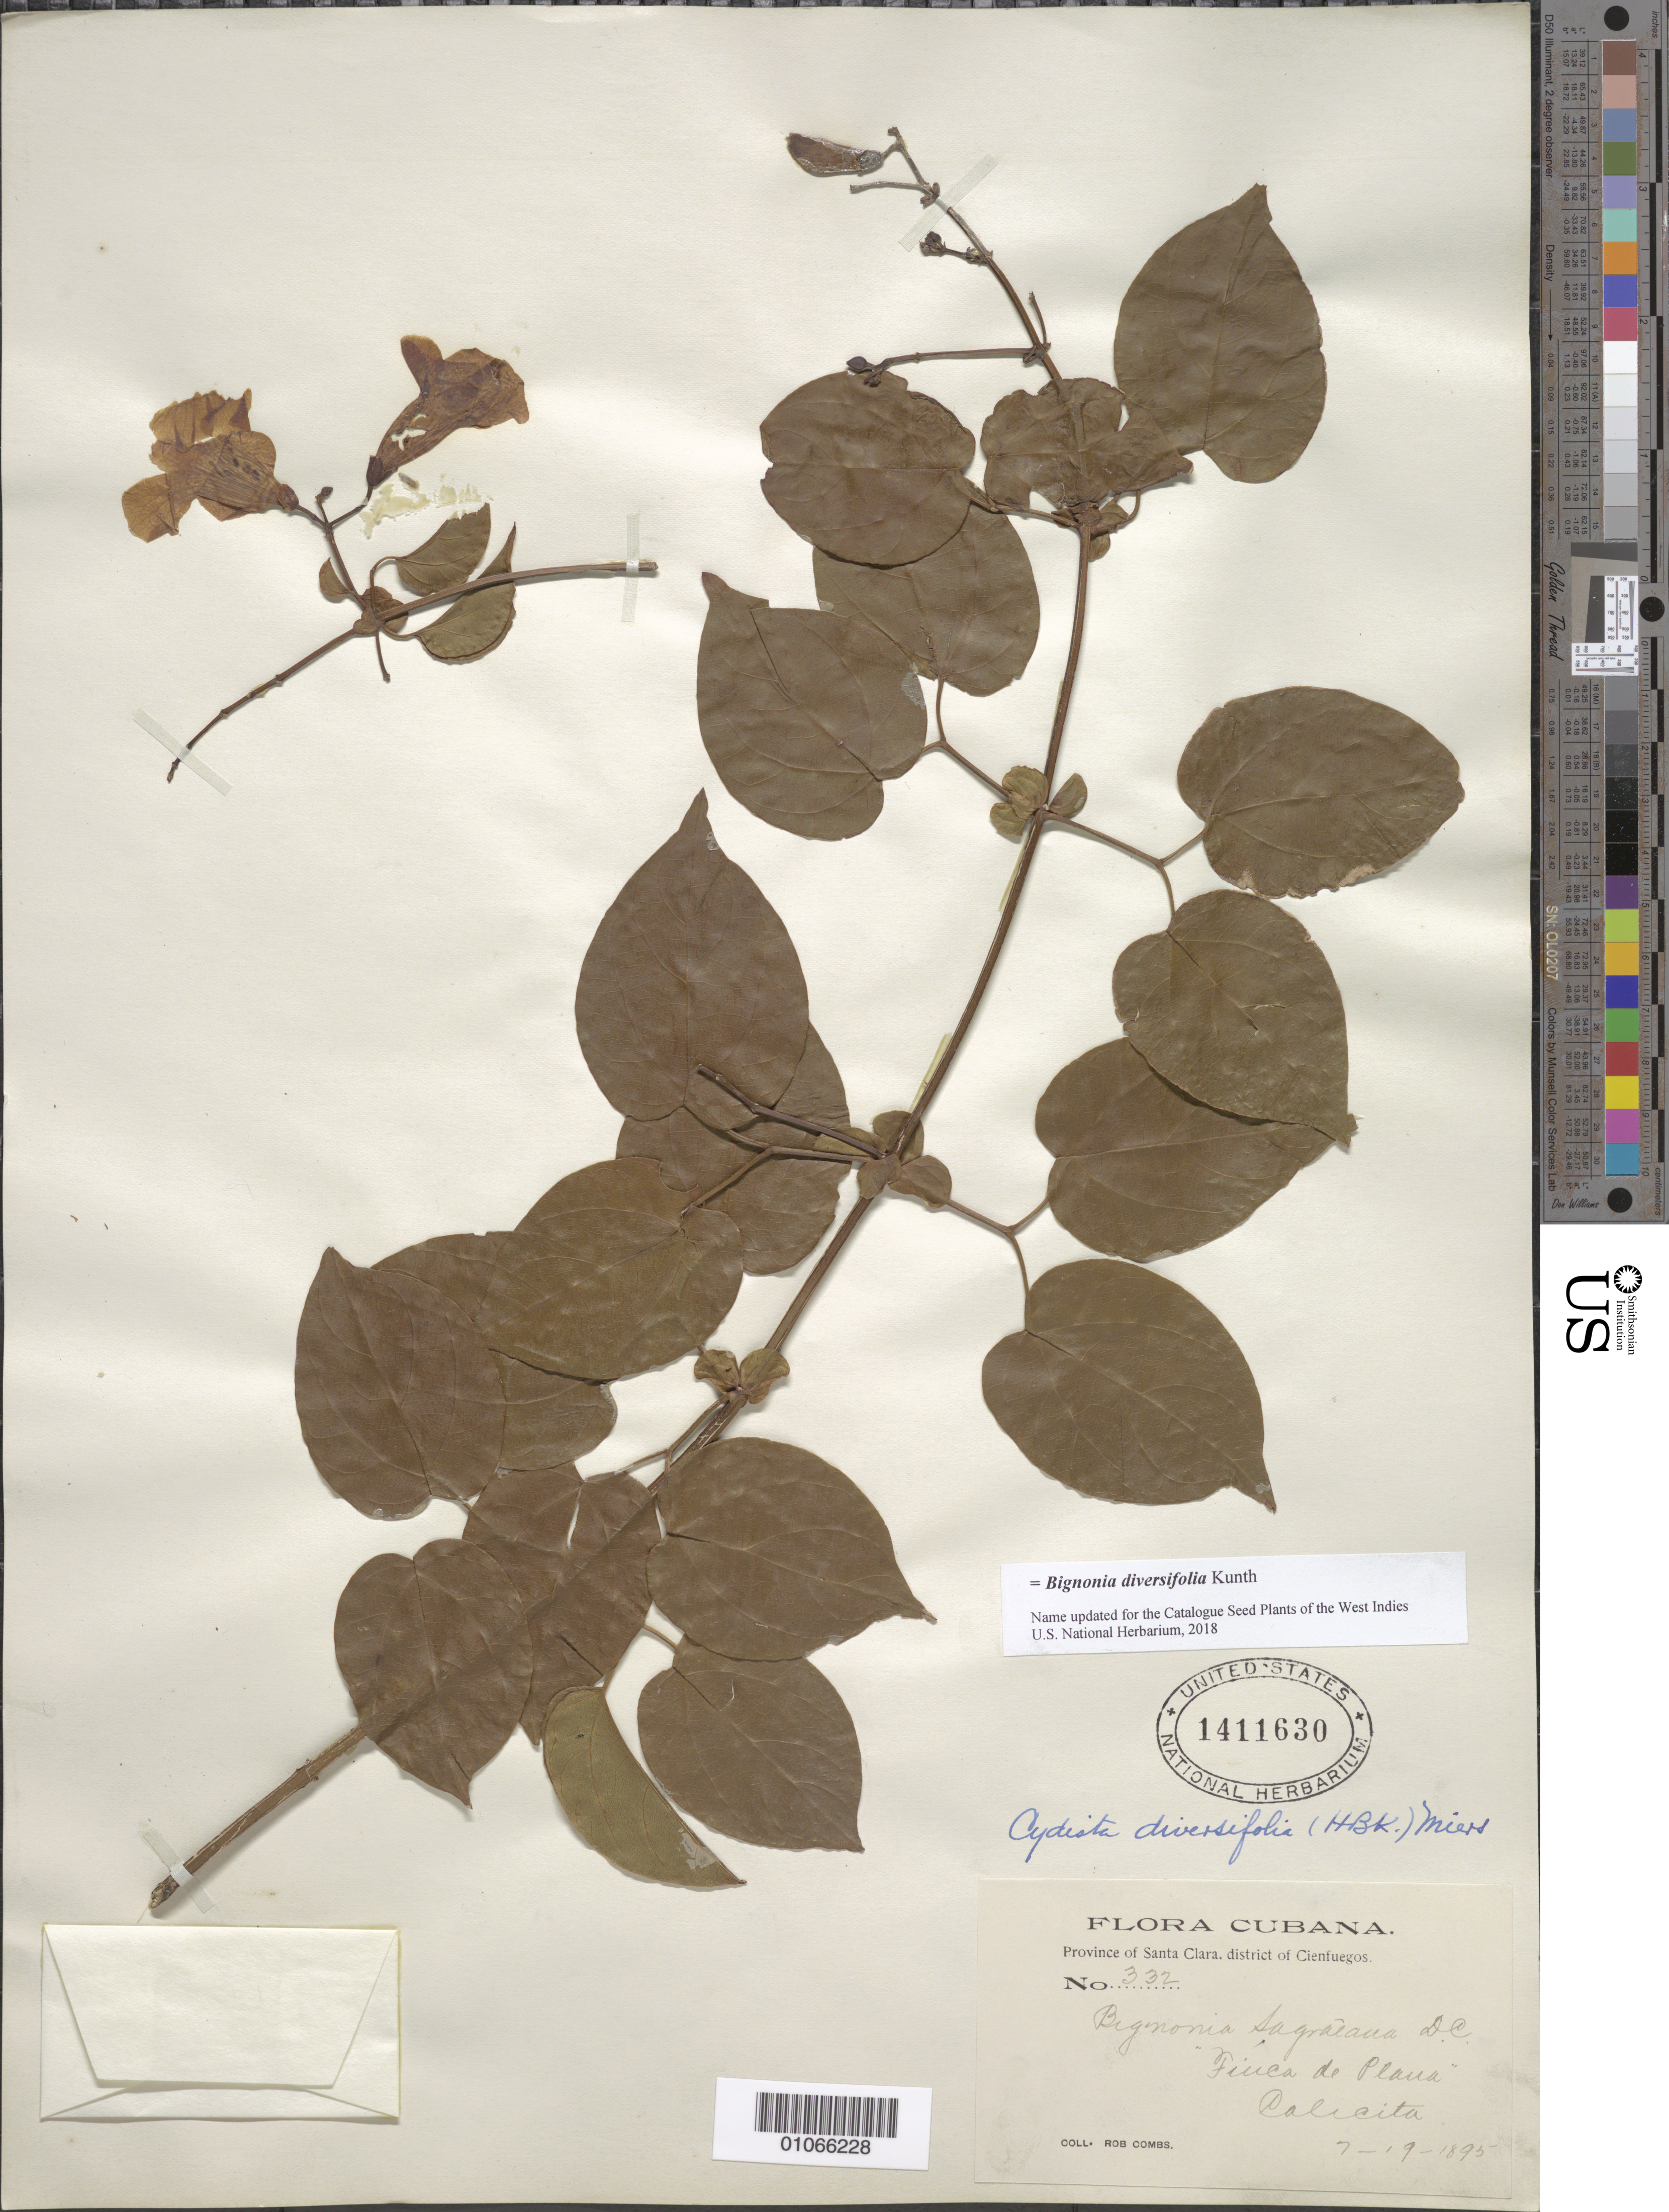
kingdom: Plantae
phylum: Tracheophyta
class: Magnoliopsida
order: Lamiales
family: Bignoniaceae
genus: Bignonia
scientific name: Bignonia diversifolia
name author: Kunth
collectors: R. Combs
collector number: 332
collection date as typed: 19 Jul 1895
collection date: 1895-07-19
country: Cuba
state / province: Villa Clara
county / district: Santa Clara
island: Cuba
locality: District of Cienfuegos, Finca de Plana Calicita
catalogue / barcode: US 1411630